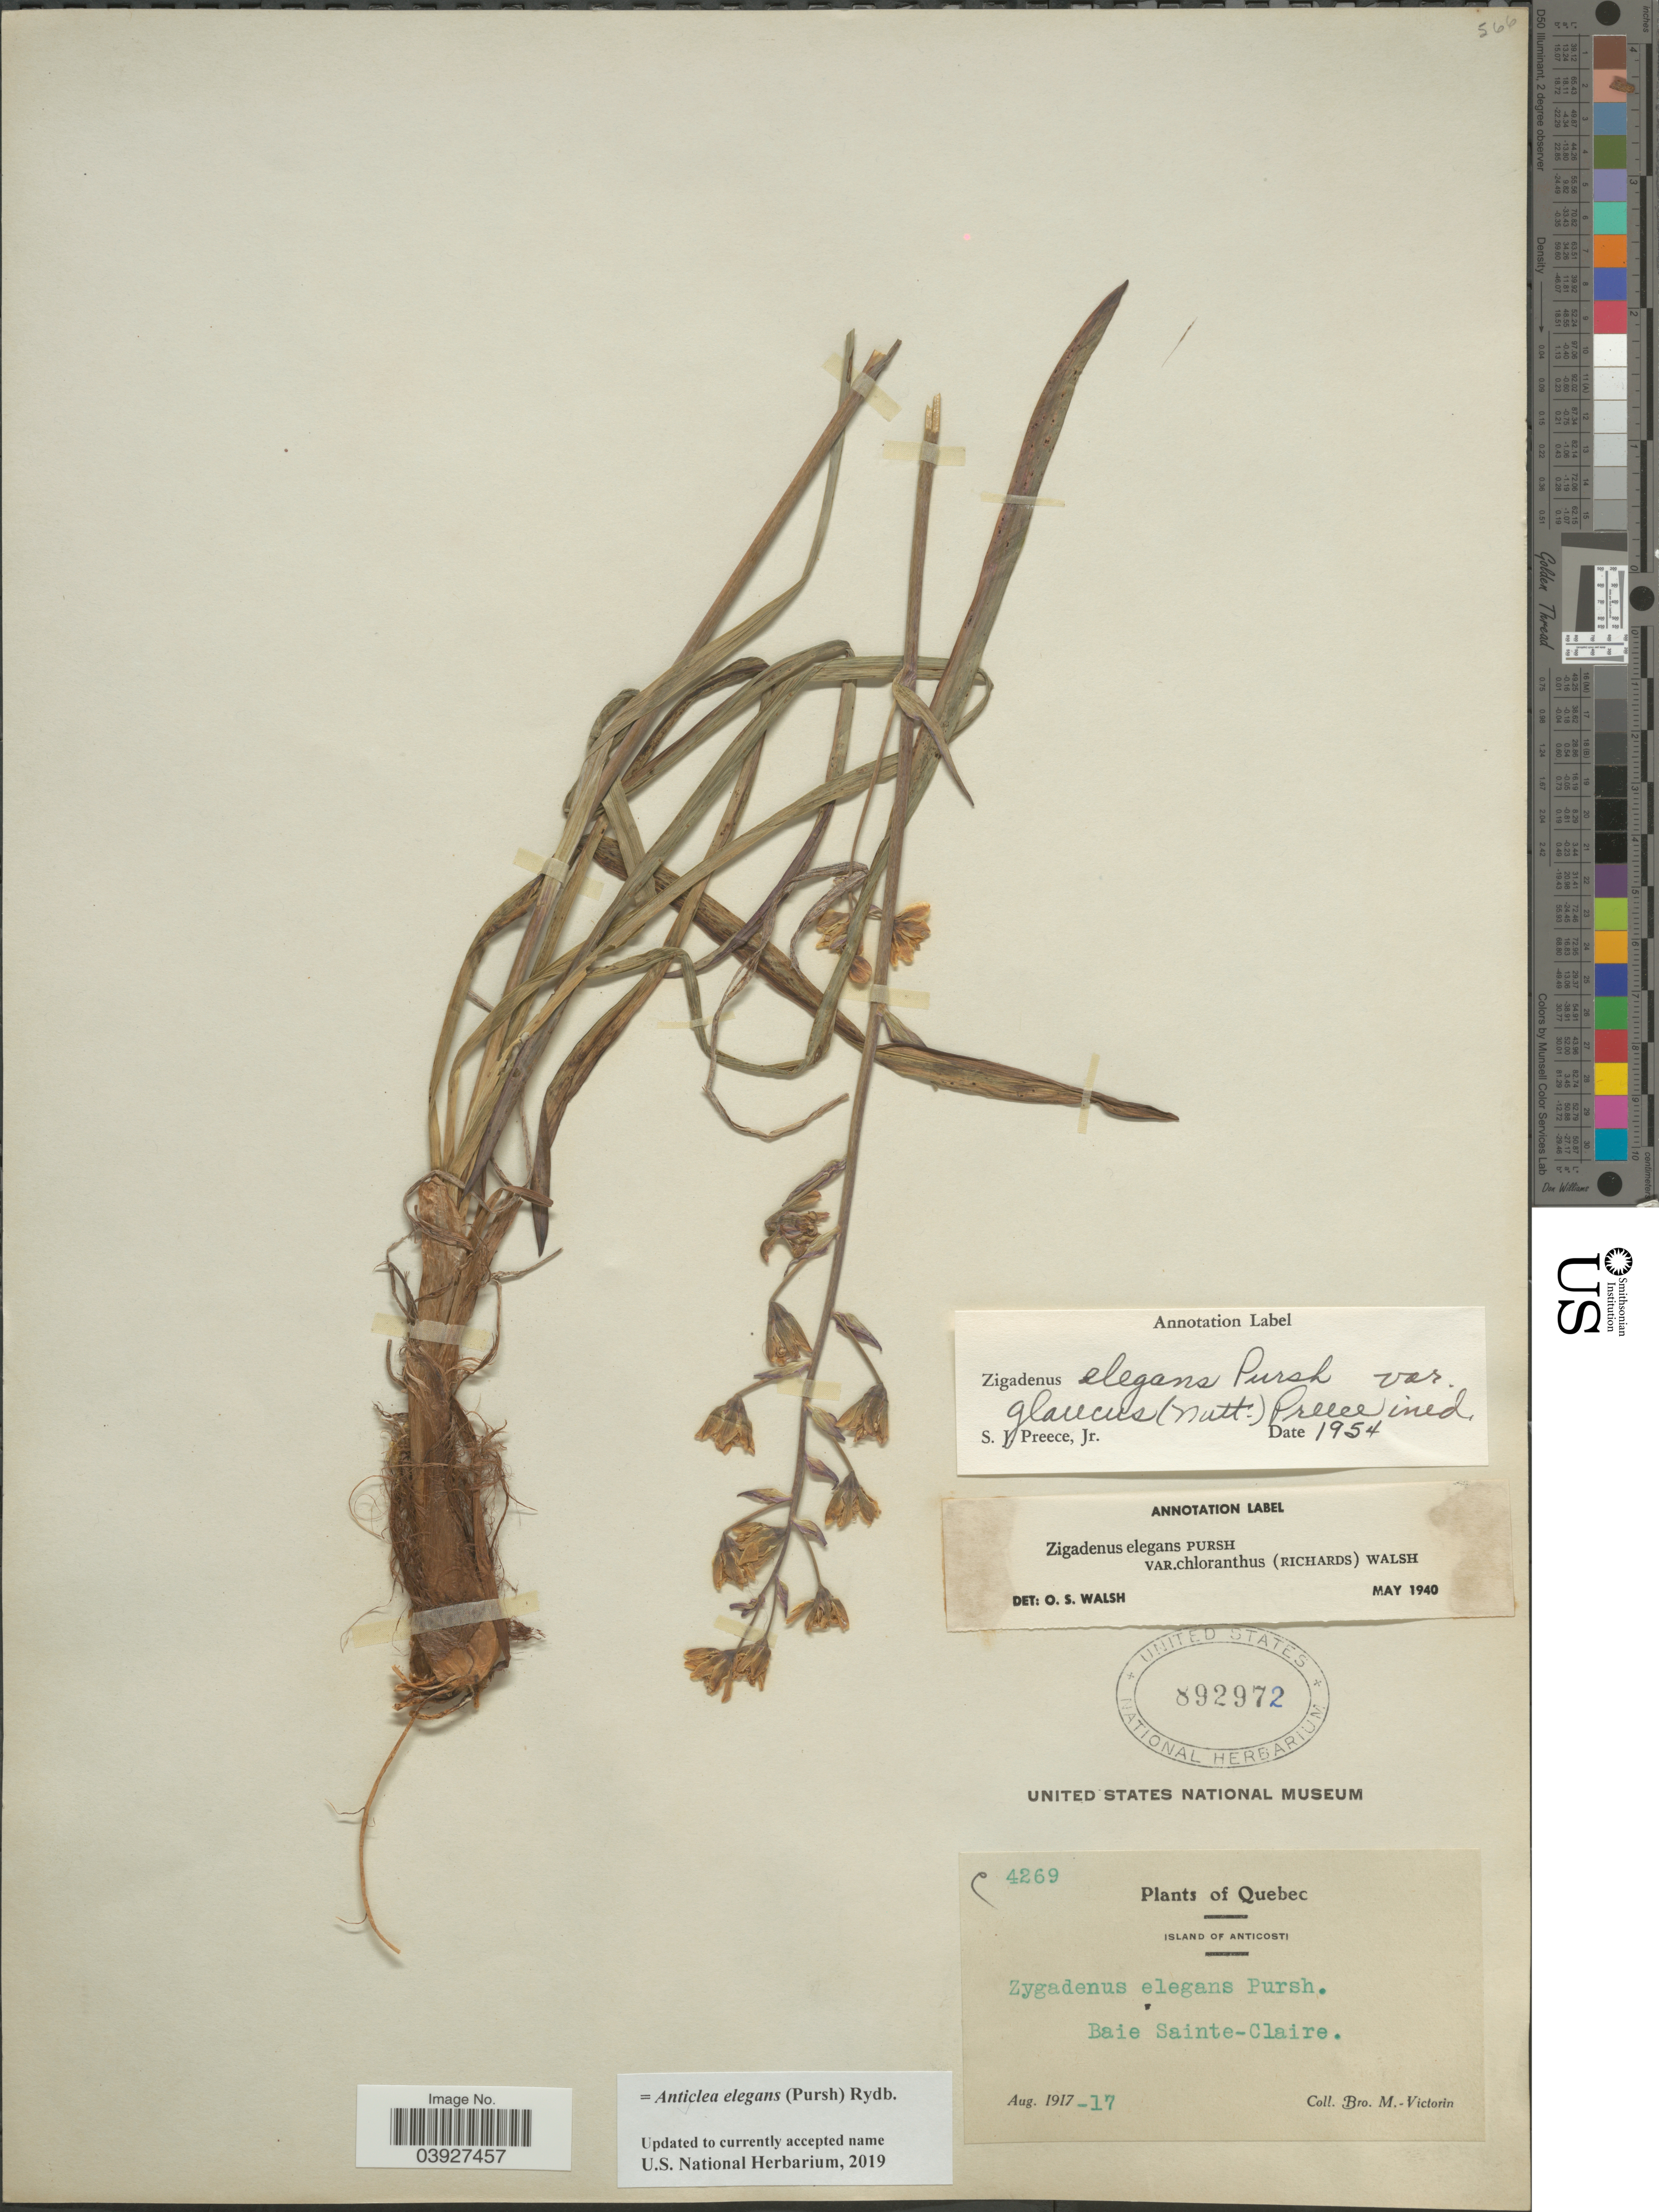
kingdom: Plantae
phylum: Tracheophyta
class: Liliopsida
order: Liliales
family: Melanthiaceae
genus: Anticlea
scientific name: Anticlea elegans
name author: (Pursh) Rydb.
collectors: Fr. Marie-Victorin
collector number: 4269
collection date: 1917-08-17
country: Canada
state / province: Quebec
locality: Island of Anticosti. Baie Sainte-Claire.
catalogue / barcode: US 892972